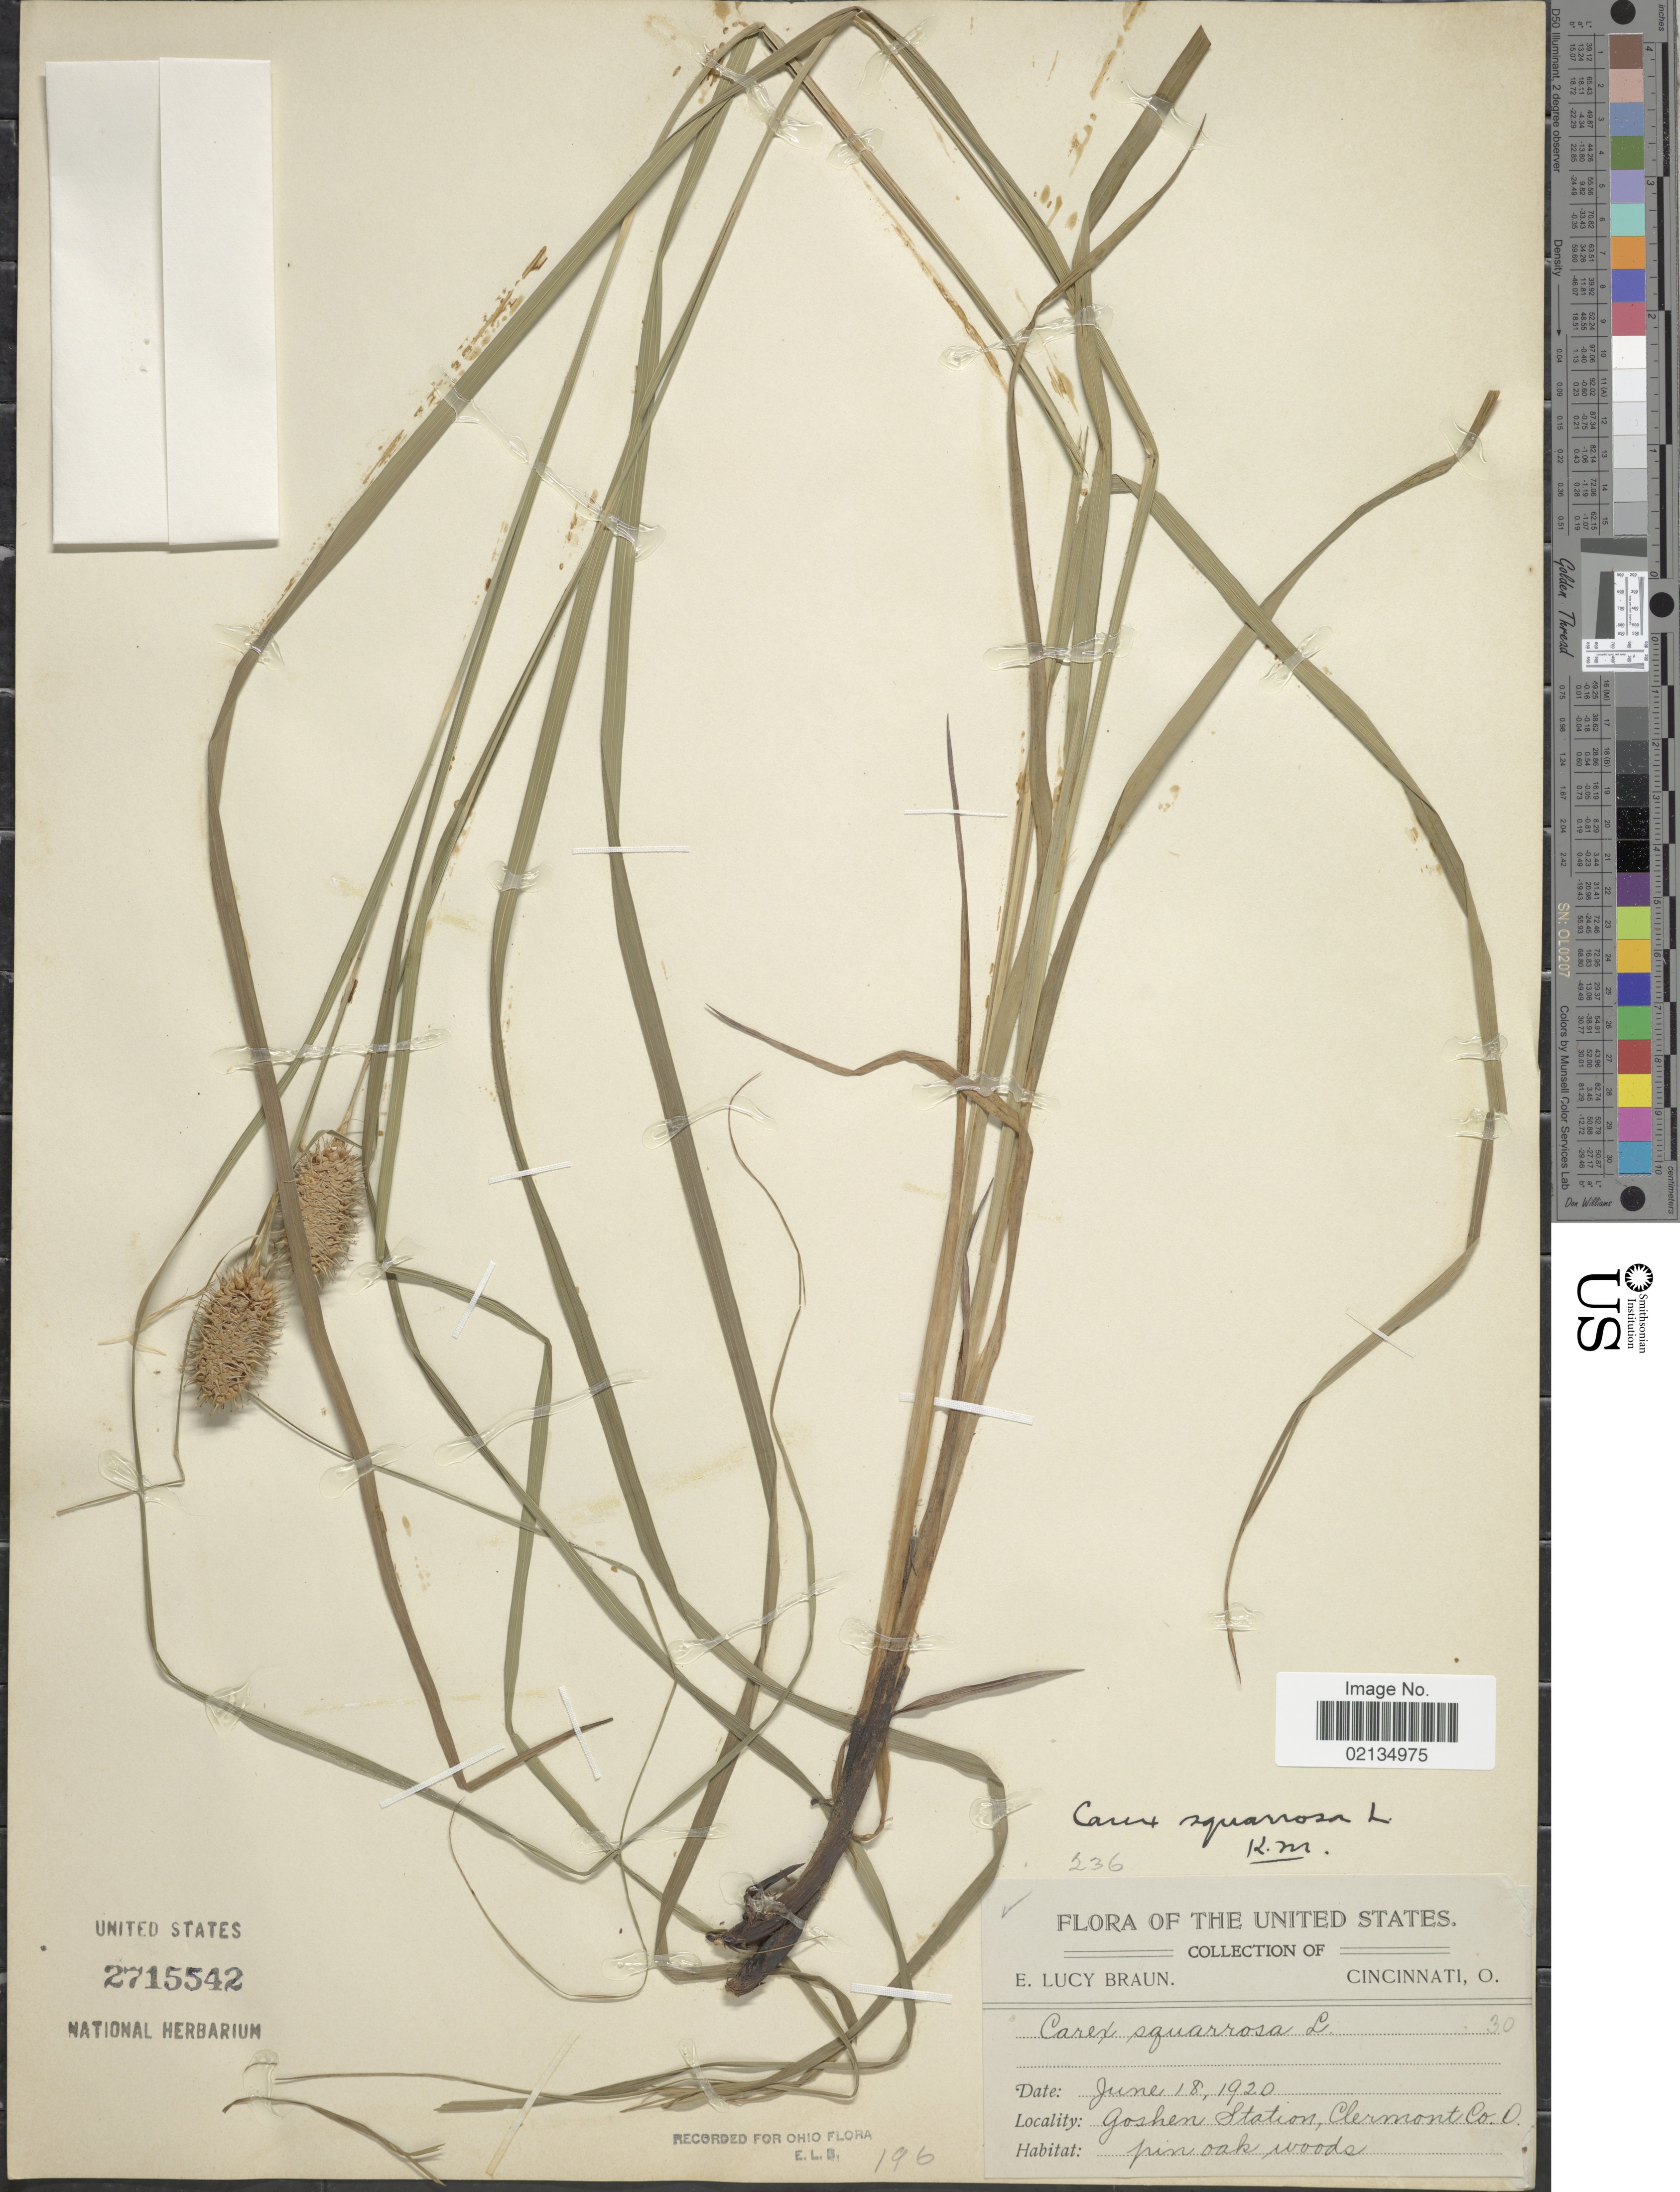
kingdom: Plantae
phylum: Tracheophyta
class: Liliopsida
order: Poales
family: Cyperaceae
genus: Carex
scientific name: Carex squarrosa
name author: L.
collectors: E. L. Braun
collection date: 1920-06-18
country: United States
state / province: Ohio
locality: Goshen Station, Clermont Co., O.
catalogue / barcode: US 2715542